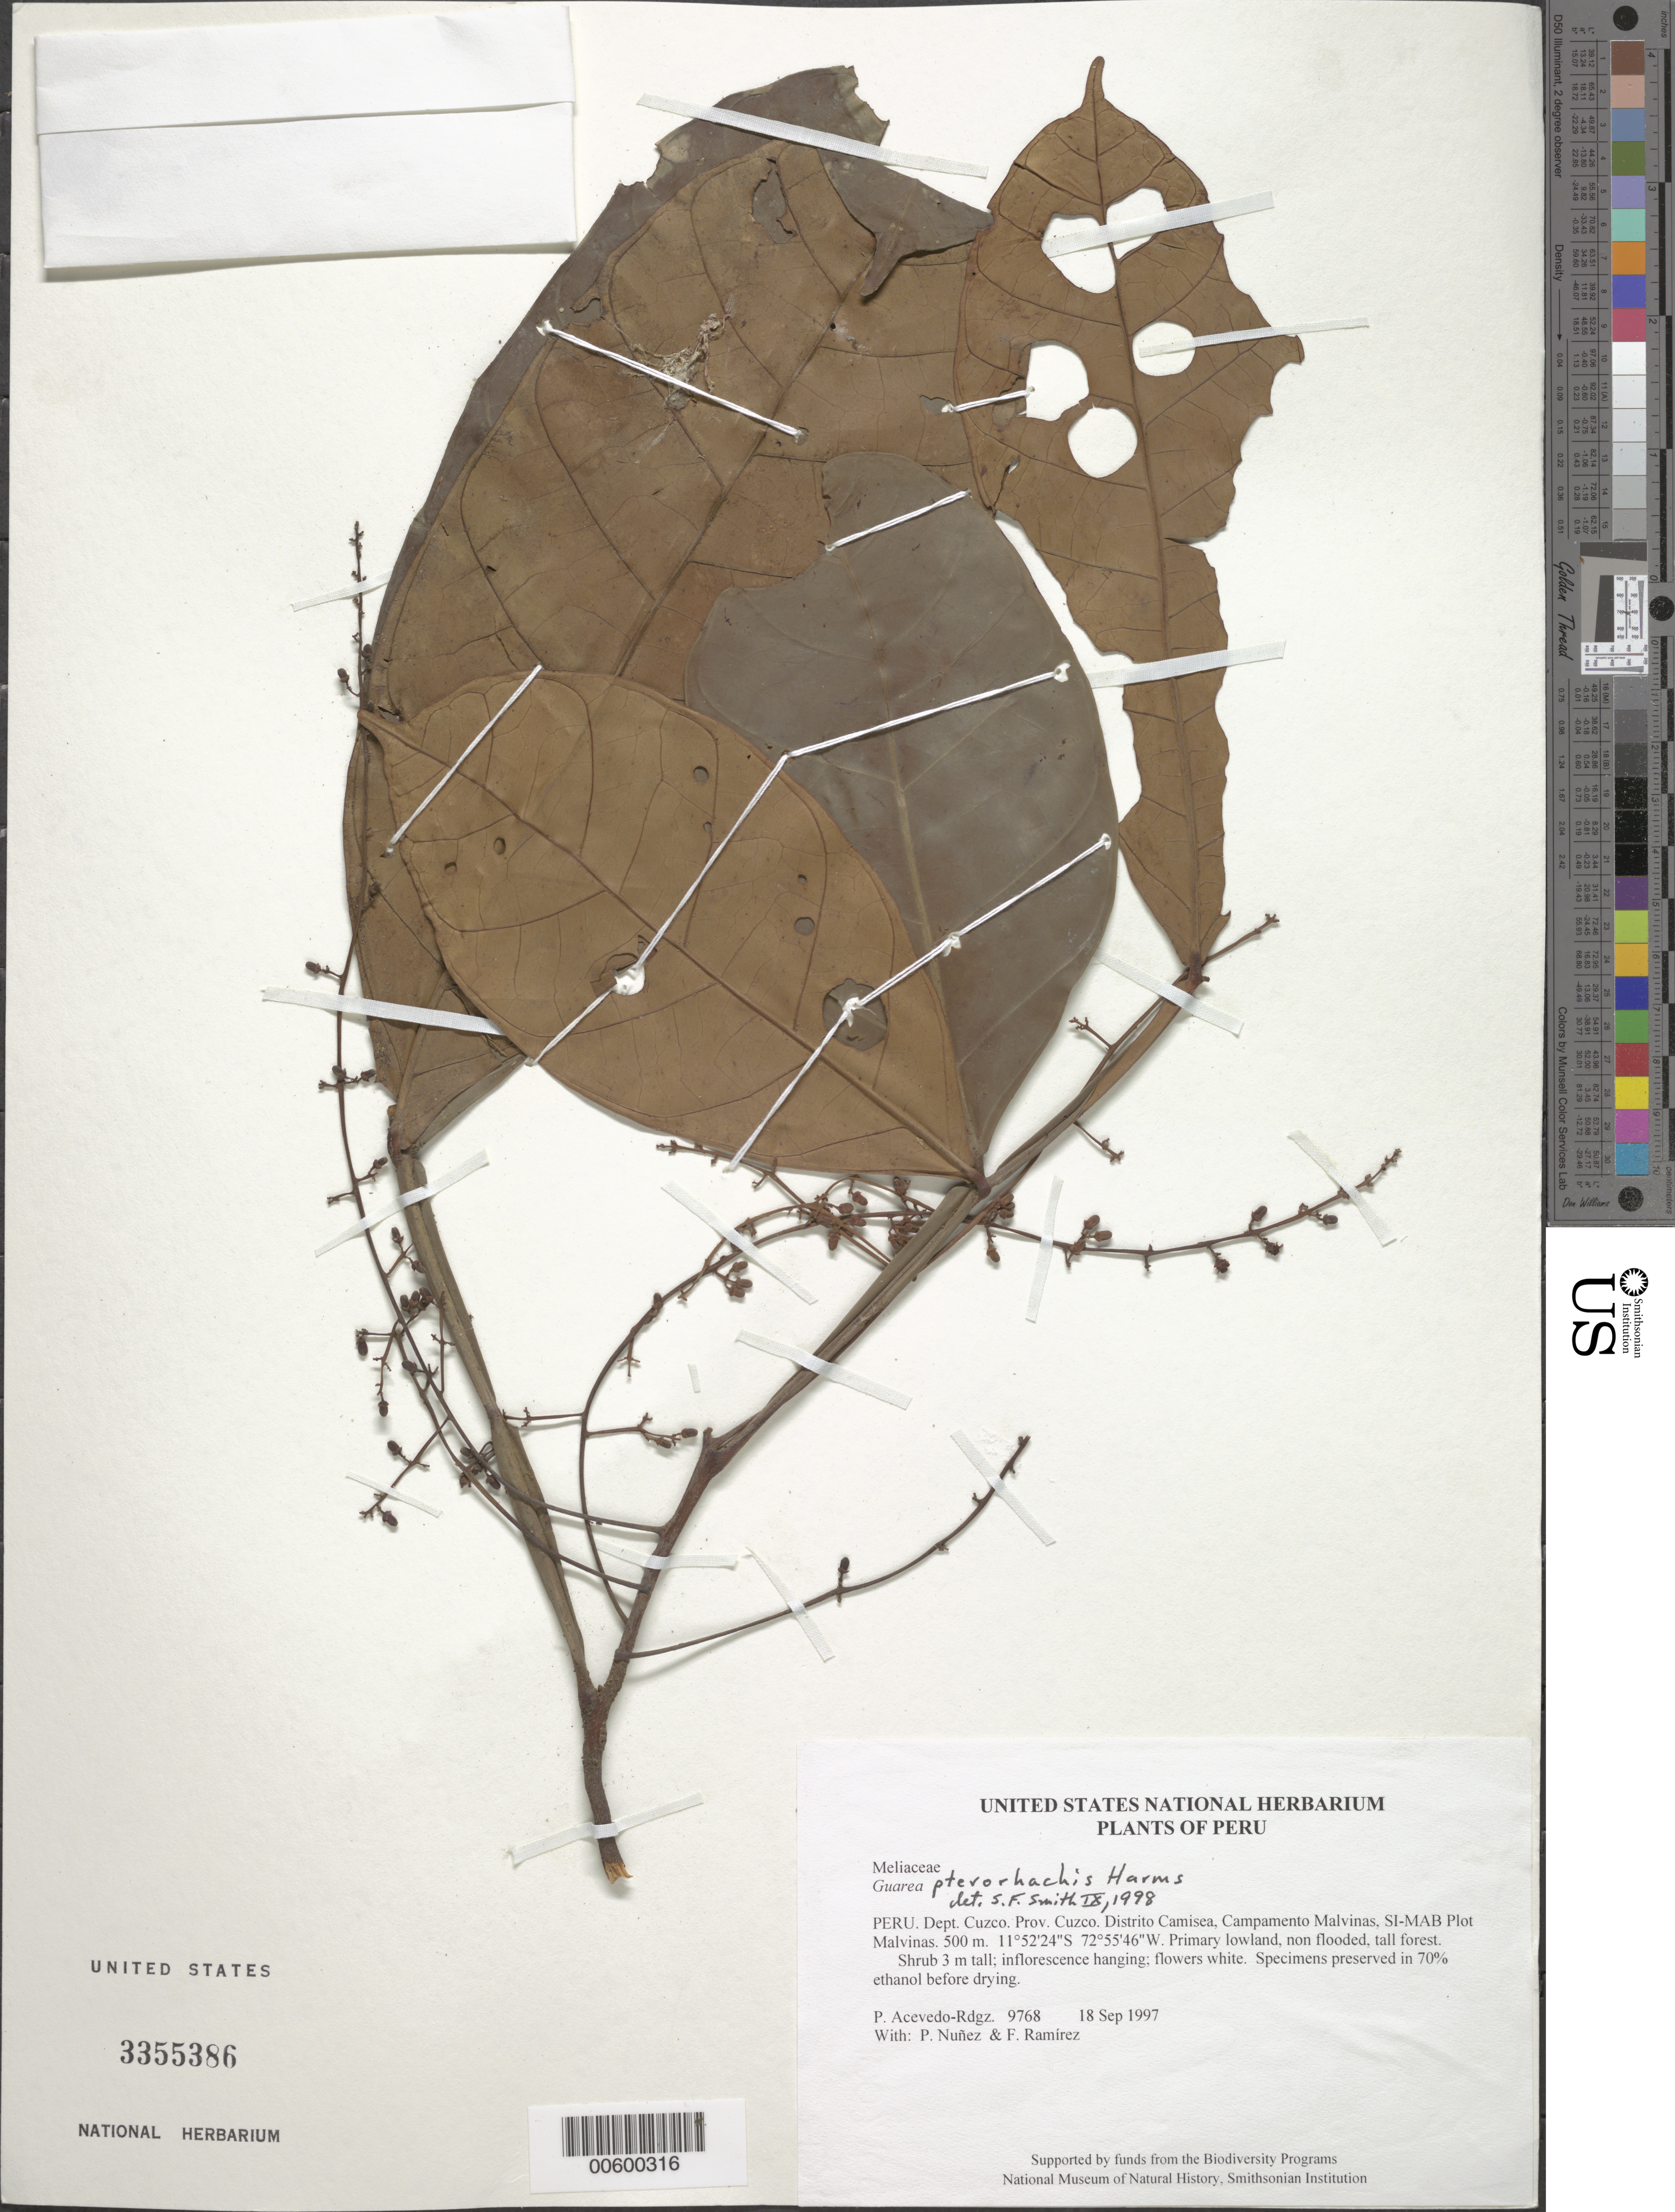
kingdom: Plantae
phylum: Tracheophyta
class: Magnoliopsida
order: Sapindales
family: Meliaceae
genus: Guarea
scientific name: Guarea pterorhachis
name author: Harms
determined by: Smith, Stephen F., (US), NMNH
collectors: P. Acevedo-Rodr., P. Nuñez V. & F. Ramirez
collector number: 9768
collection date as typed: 18 Sep 1997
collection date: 1997-09-18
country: Peru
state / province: Cusco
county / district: Cusco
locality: Distrito Camisea, Campamento Malvinas, SI-MAB Plot Malvinas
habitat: Primary lowland, non flooded, tall forest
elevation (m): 500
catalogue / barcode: US 3355386